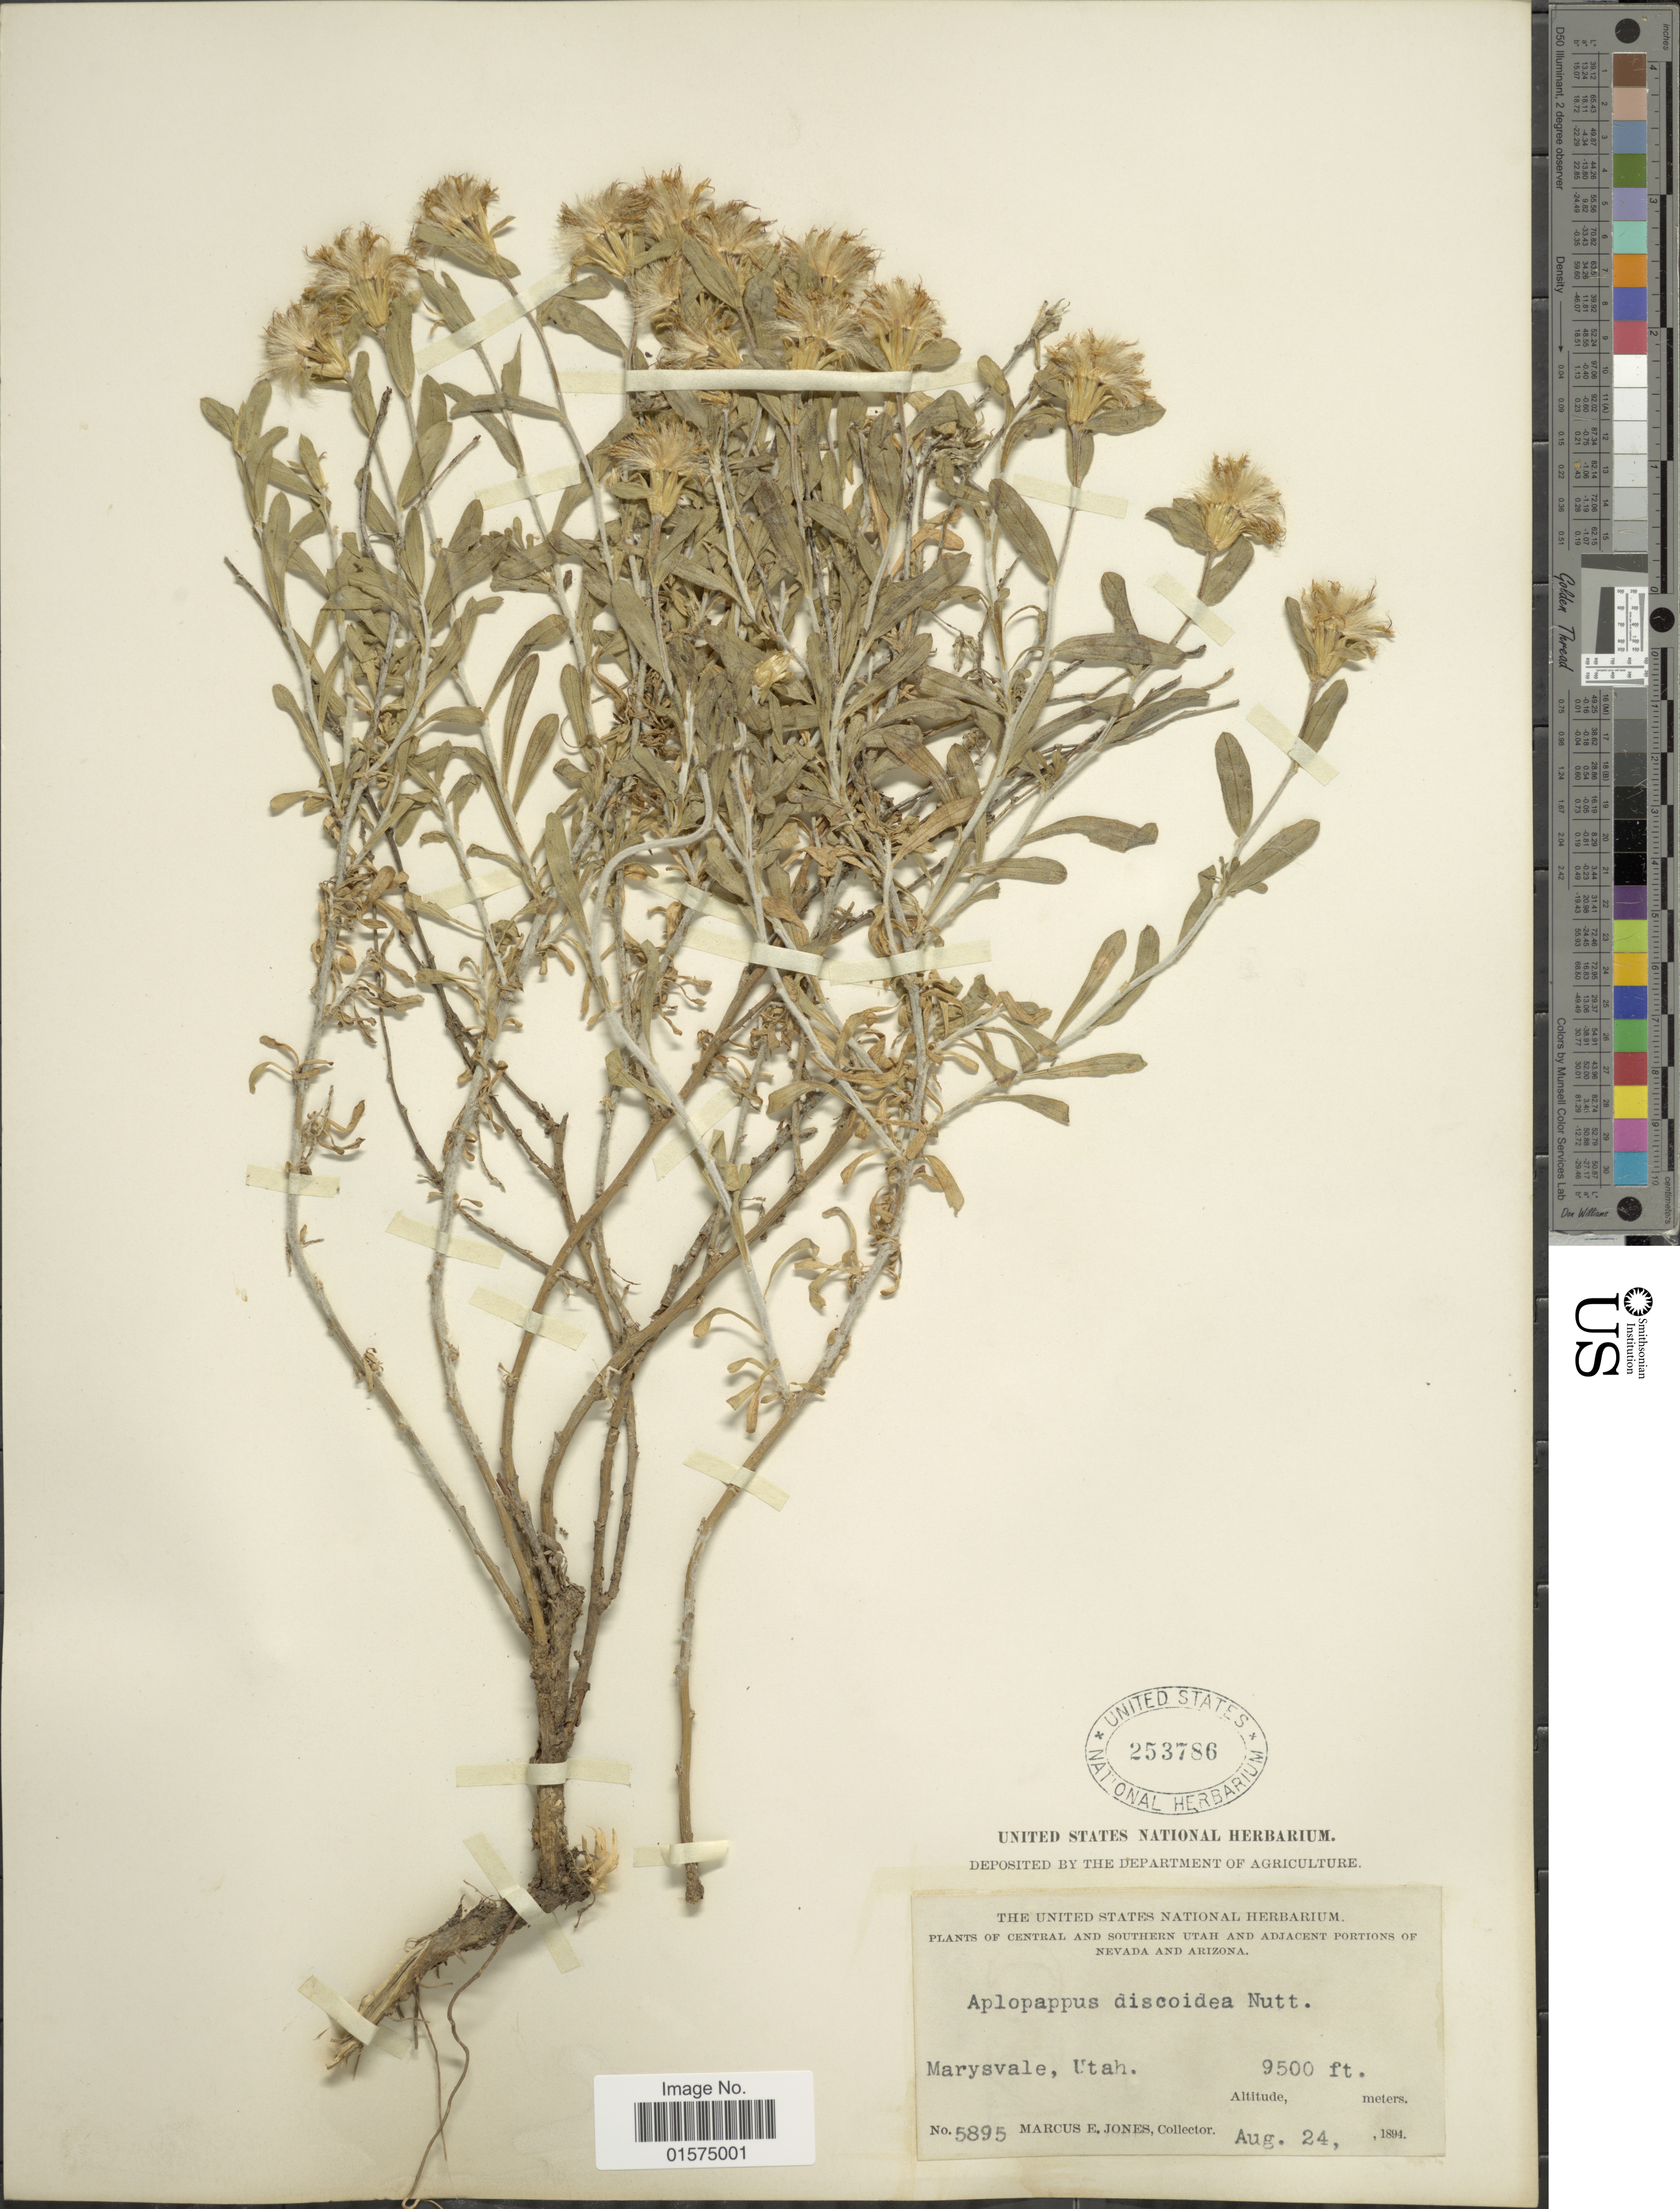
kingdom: Plantae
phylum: Tracheophyta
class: Magnoliopsida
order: Asterales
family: Asteraceae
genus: Ericameria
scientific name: Ericameria discoidea var. discoidea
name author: (Nutt.) G.L. Nesom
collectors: M. E. Jones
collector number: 5895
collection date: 1894-08-24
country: United States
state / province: Utah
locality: Marysvale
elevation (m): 2896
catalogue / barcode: US 253786